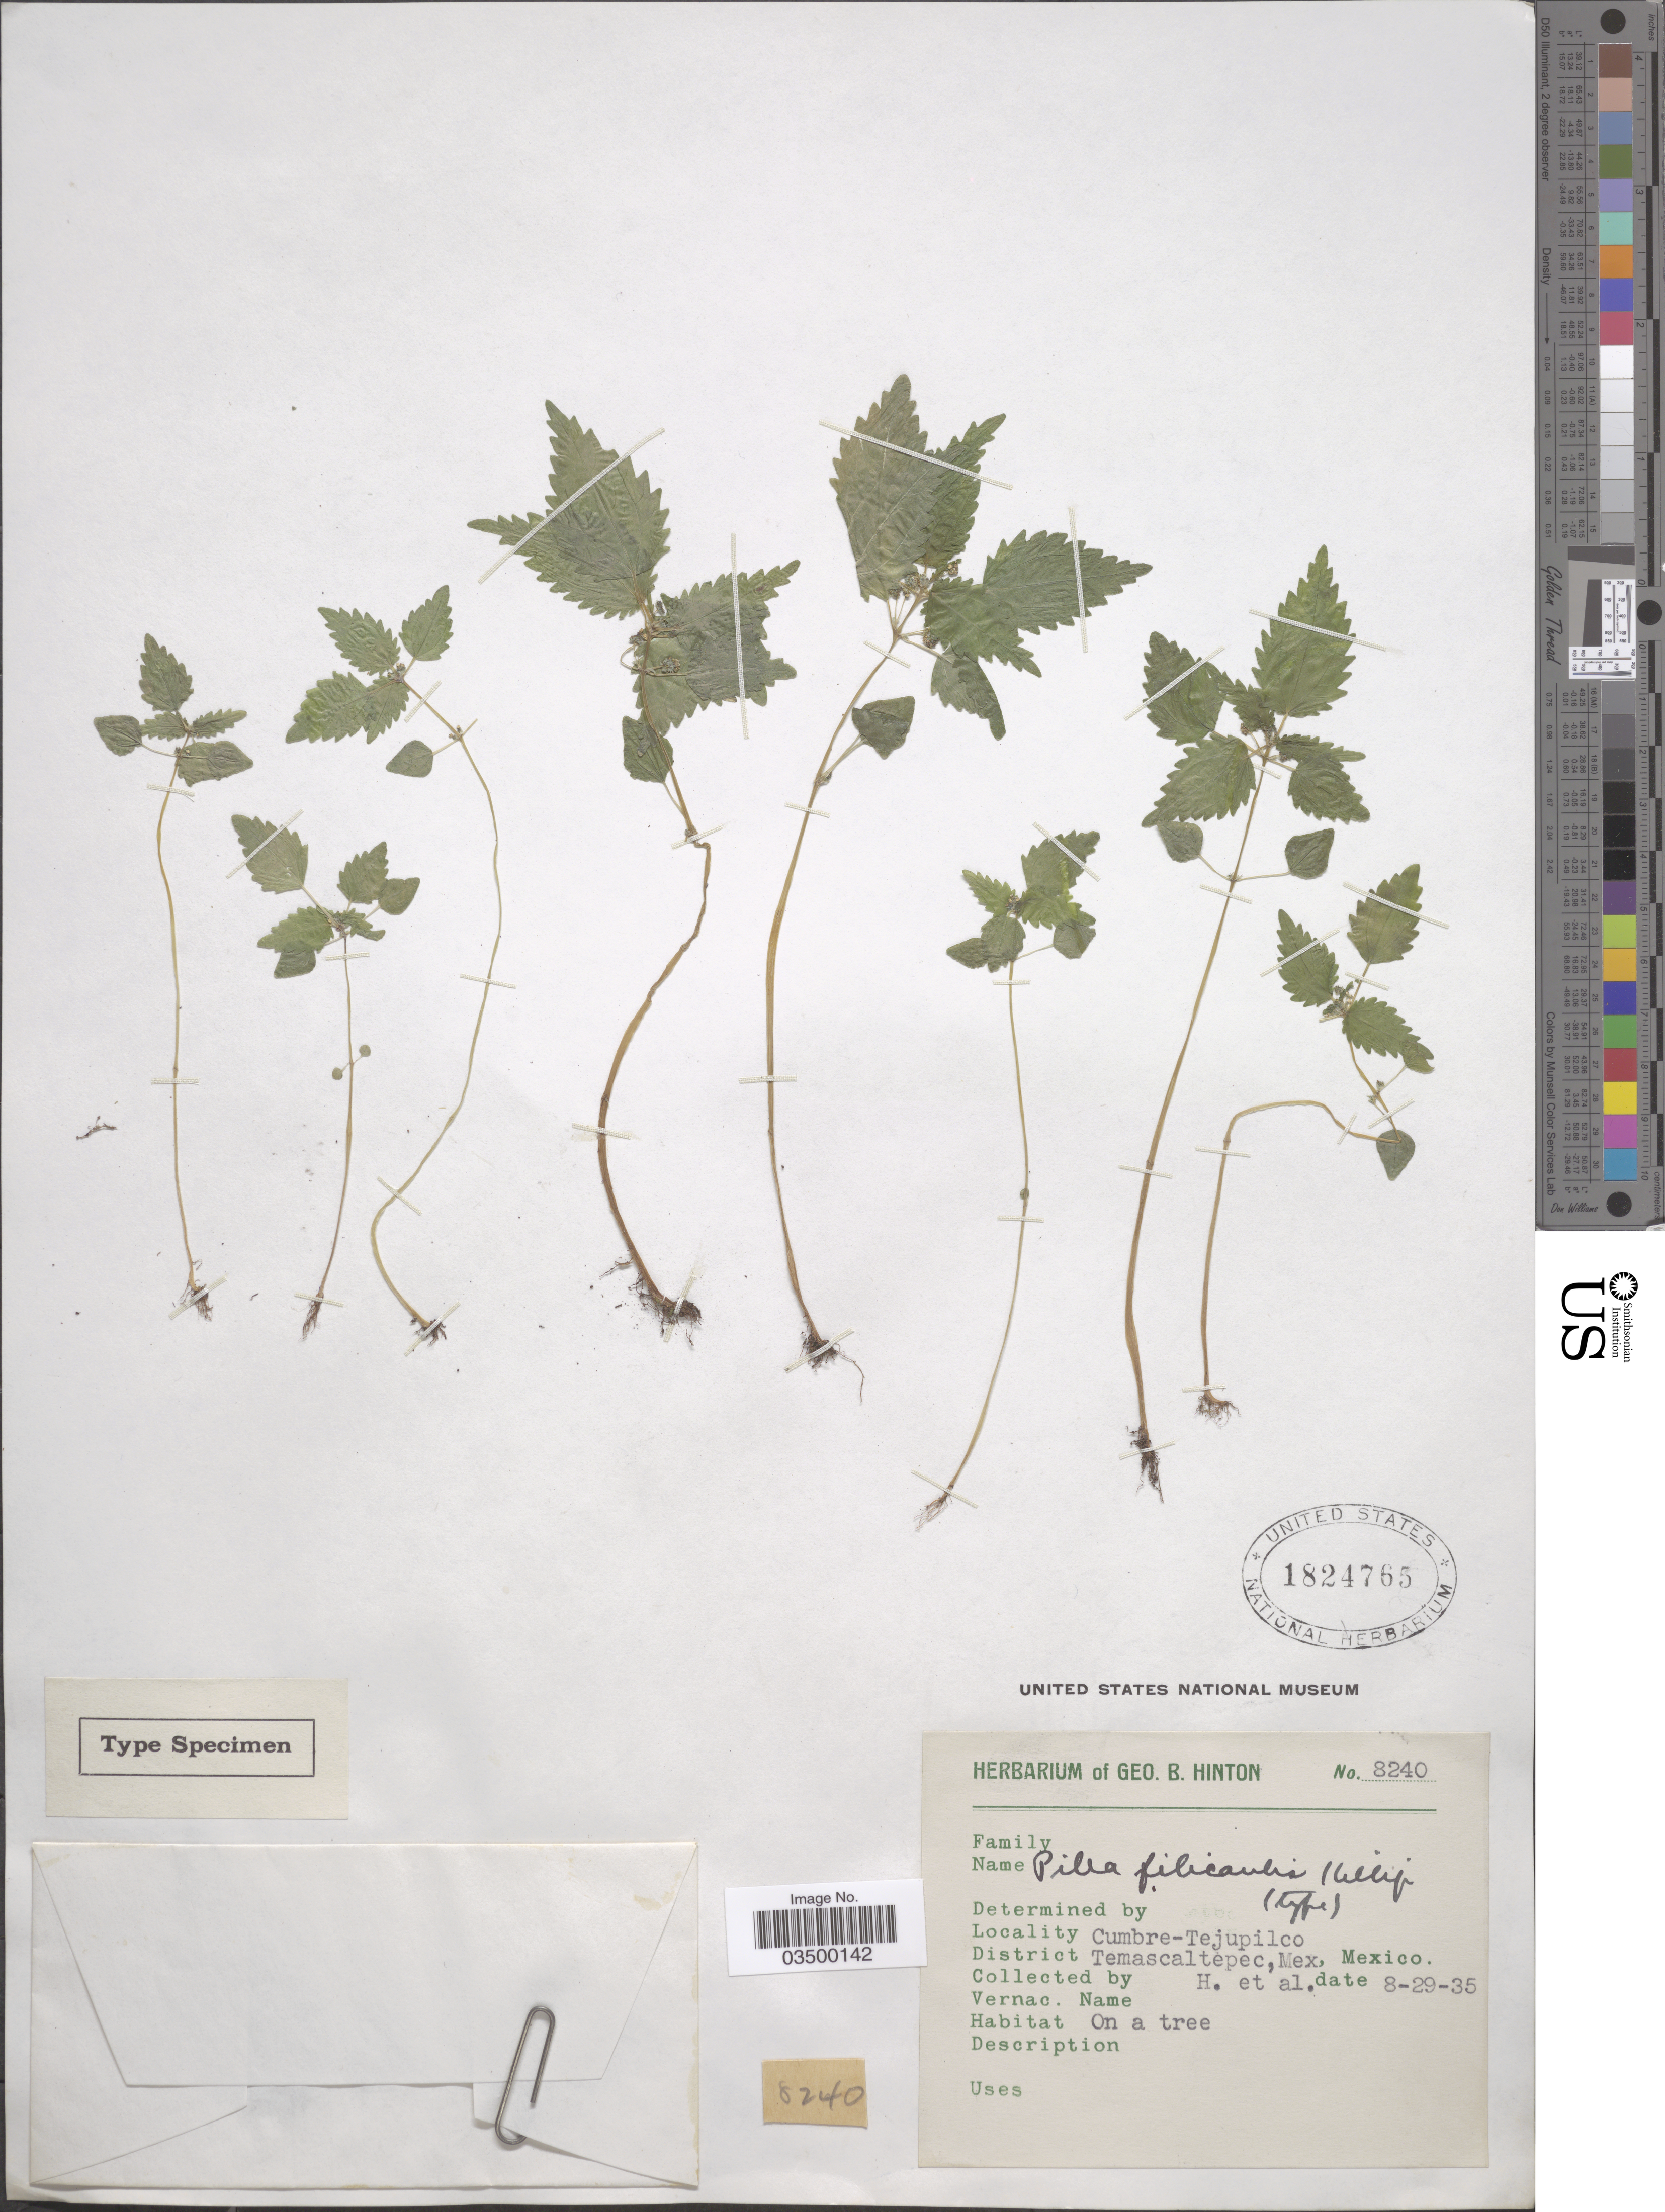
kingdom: Plantae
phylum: Tracheophyta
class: Magnoliopsida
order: Rosales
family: Urticaceae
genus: Pilea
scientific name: Pilea sp.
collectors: G. B. Hinton & et al.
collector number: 8240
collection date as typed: Transcribed d/m/y: 29/8/35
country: Mexico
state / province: México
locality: Cumbre-Tejupilco. District Temascaltepec.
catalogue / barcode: US 1824765